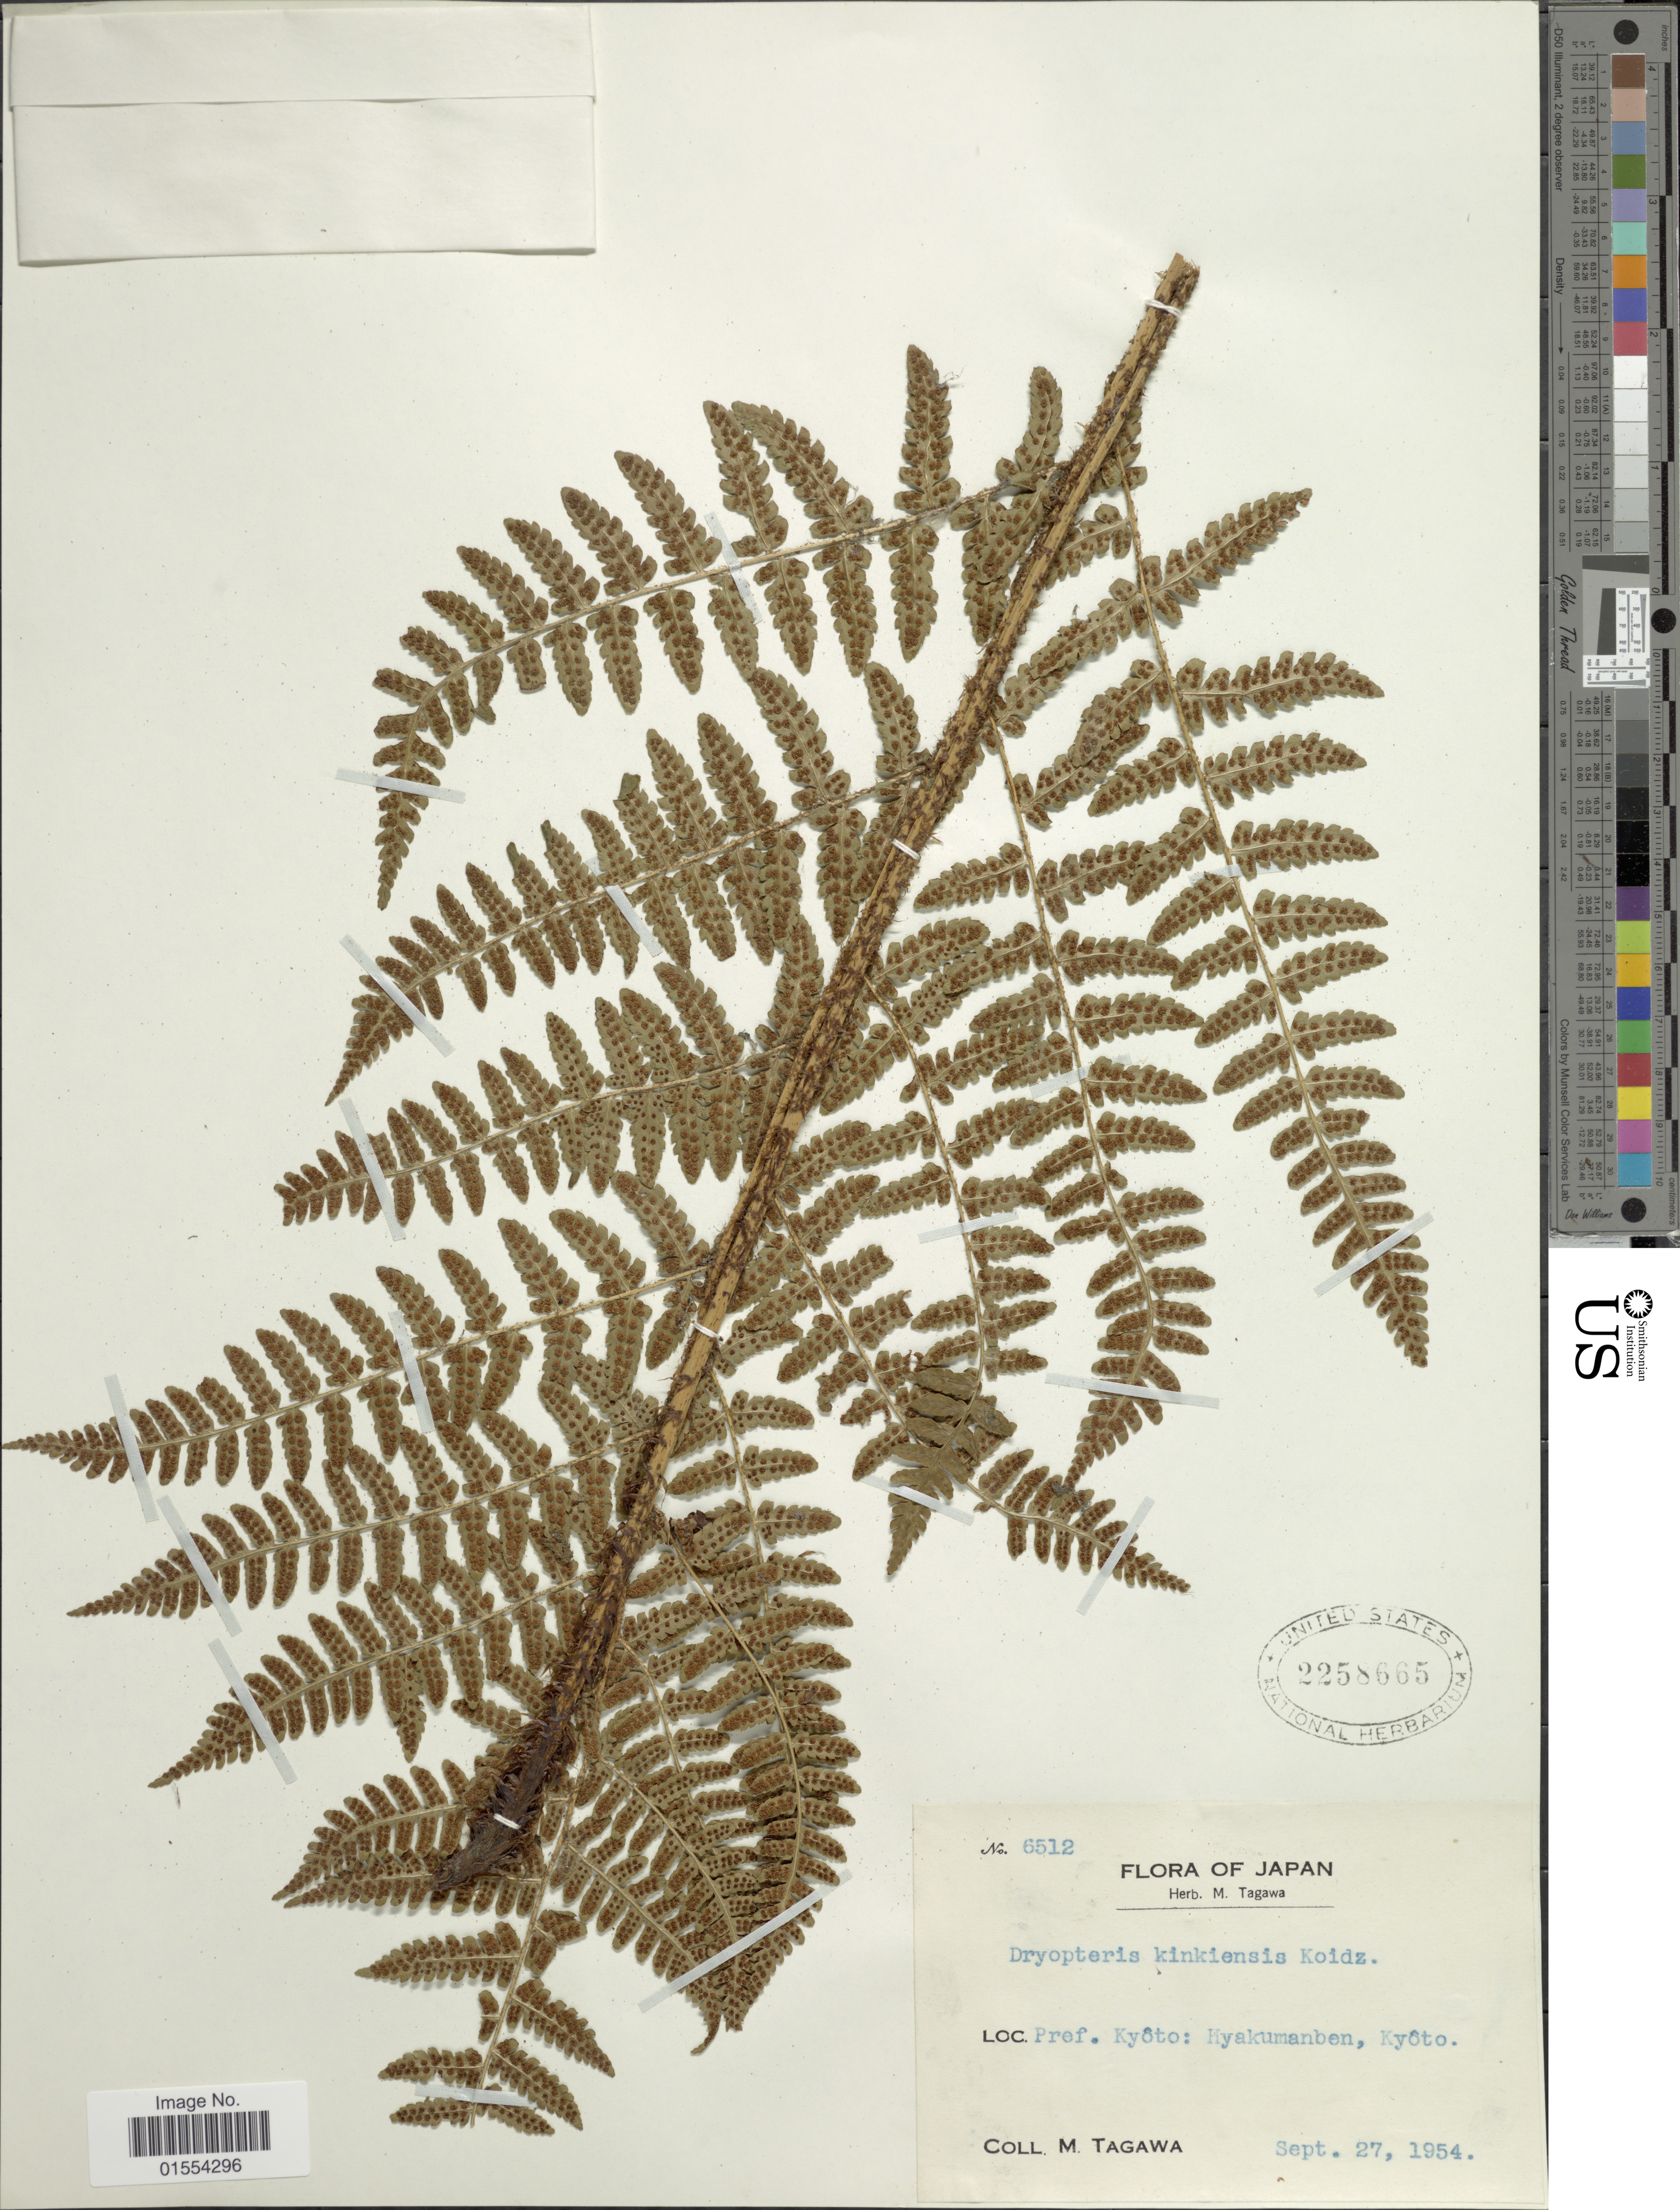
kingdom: Plantae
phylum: Tracheophyta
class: Polypodiopsida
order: Polypodiales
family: Dryopteridaceae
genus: Dryopteris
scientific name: Dryopteris kinkiensis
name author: Koidz.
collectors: M. Tagawa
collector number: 6512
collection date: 1954-09-27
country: Japan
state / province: Kyoto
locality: Japan. Pref, Kyoto: Hyakumanben, Kyoto.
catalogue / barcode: US 2258665